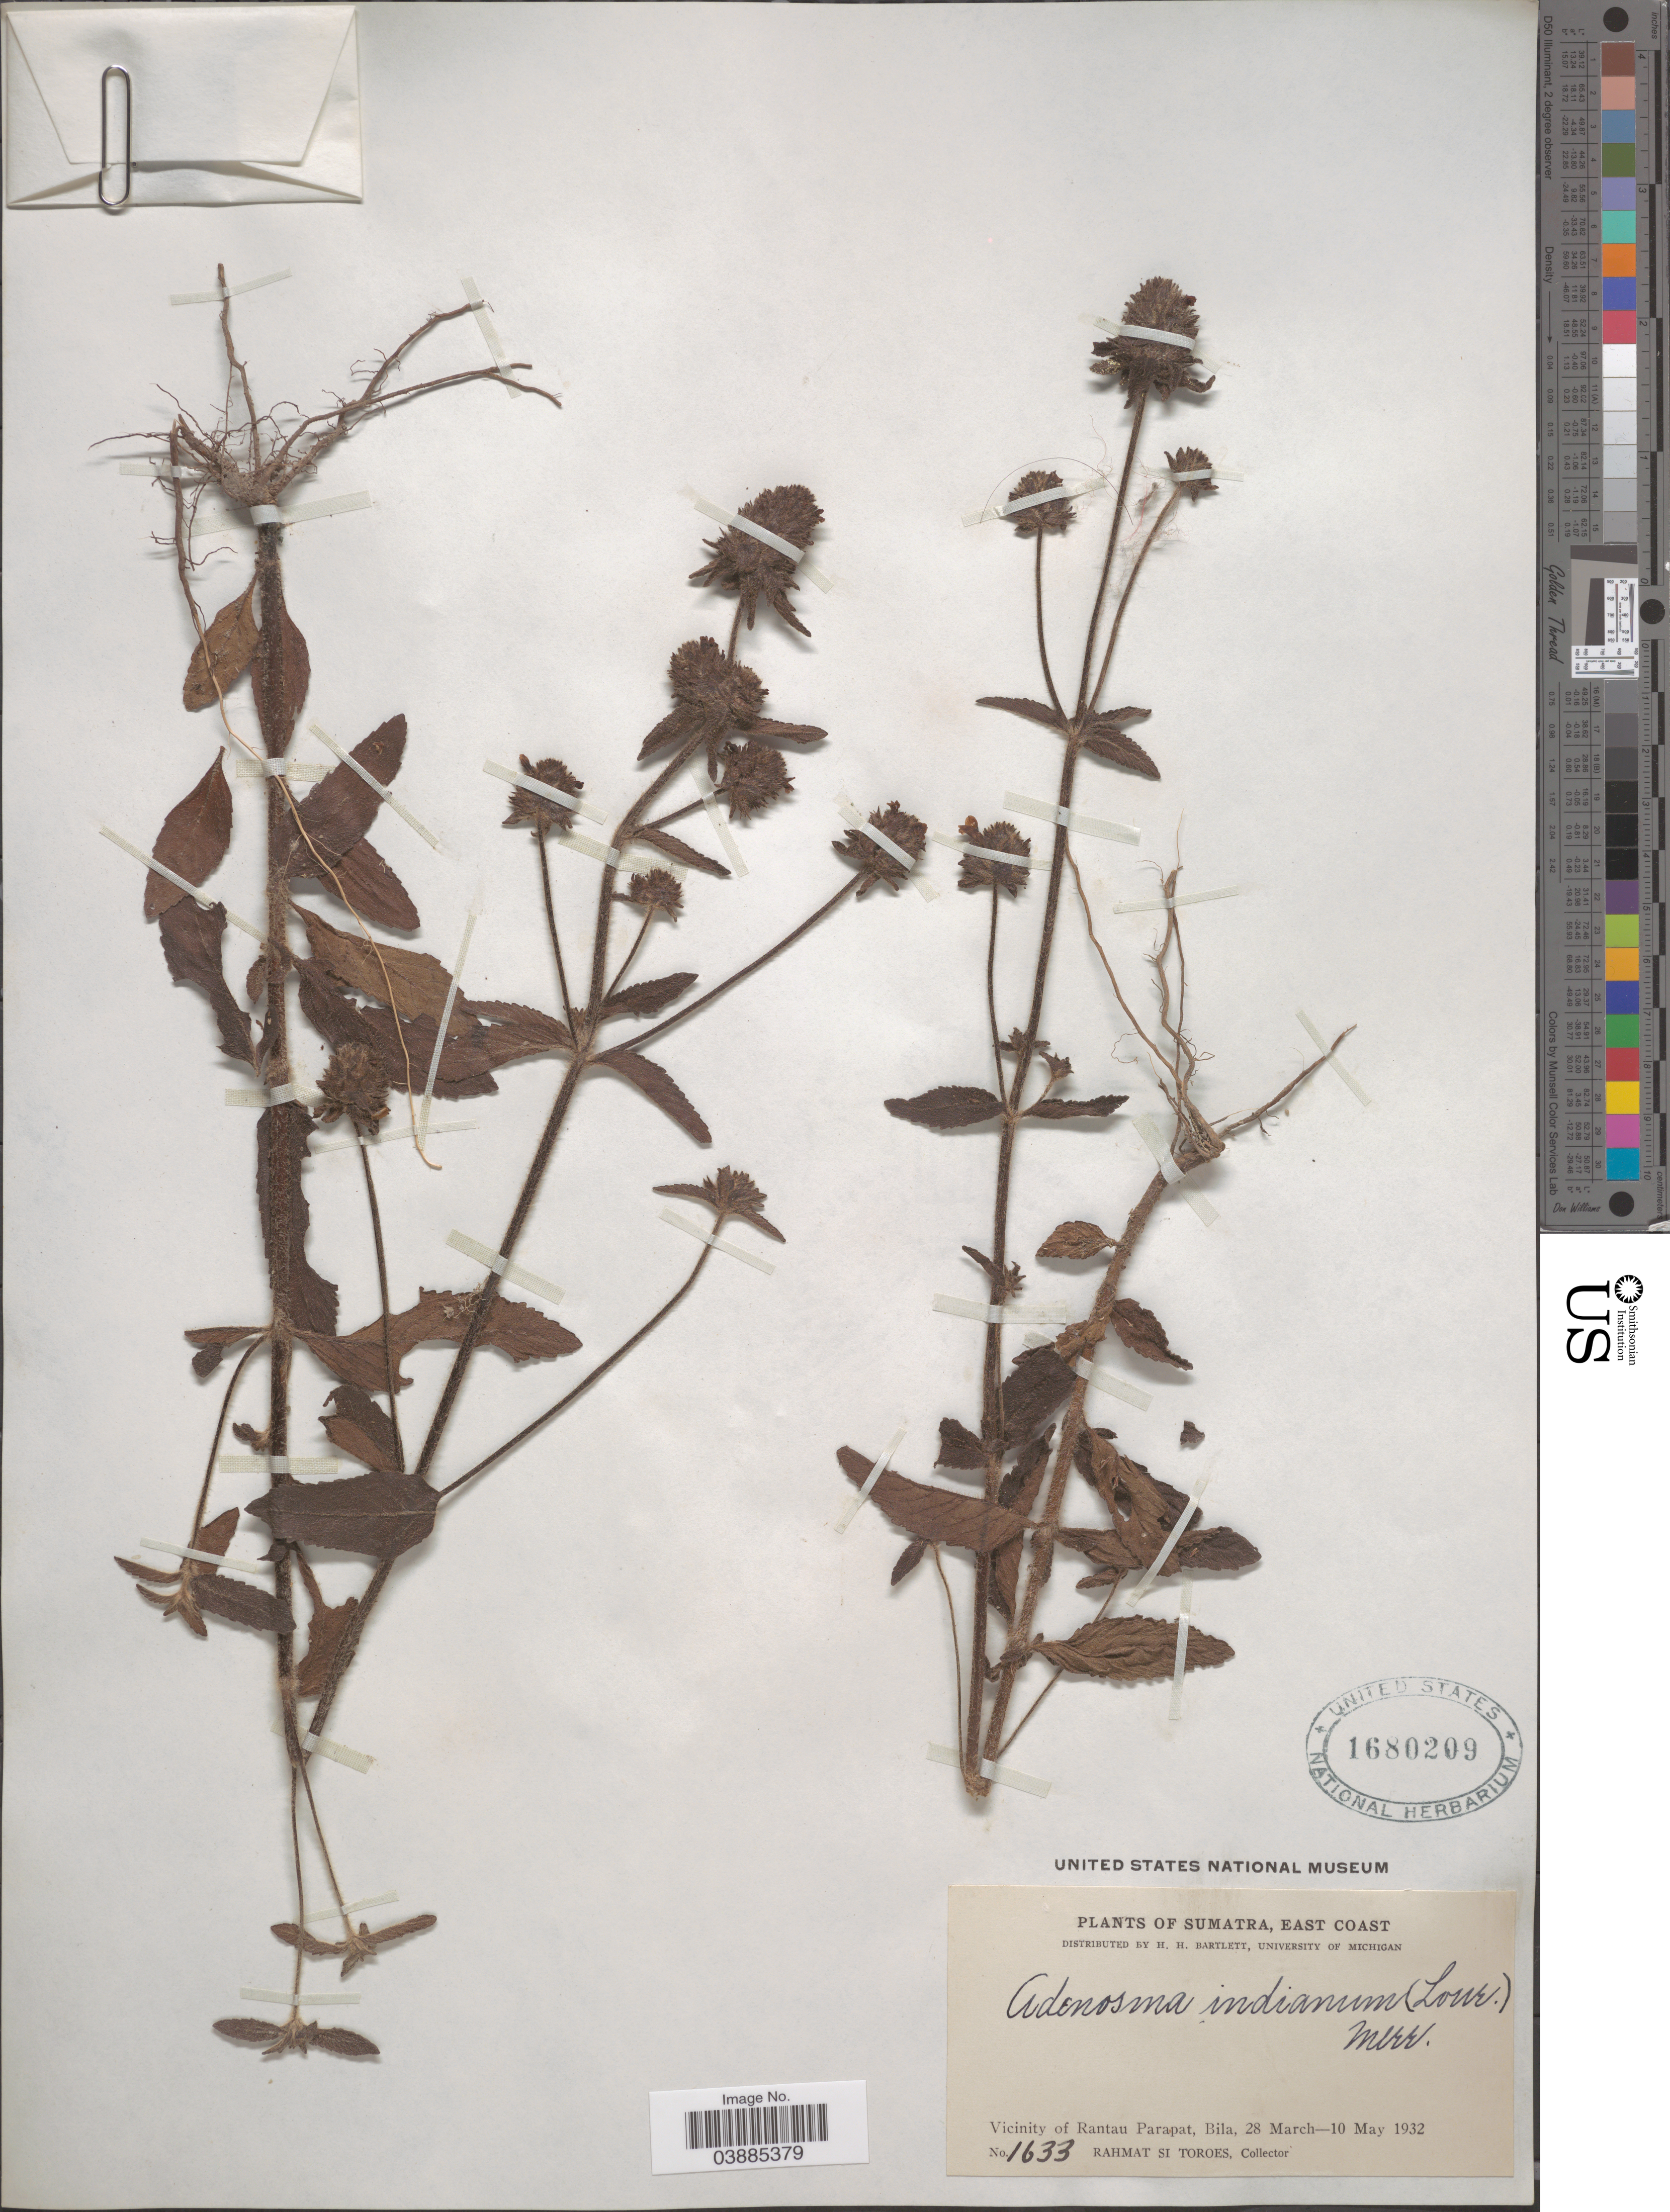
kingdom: Plantae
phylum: Tracheophyta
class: Magnoliopsida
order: Lamiales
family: Plantaginaceae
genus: Adenosma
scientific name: Adenosma indianum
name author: (Lour.) Merr.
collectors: Rahmat Si Boeea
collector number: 1633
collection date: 1932-03-28/1932-05-10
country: Indonesia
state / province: Sumatra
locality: East Coast. Vicinity of Rantau Parapat, Bila.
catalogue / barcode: US 1680209